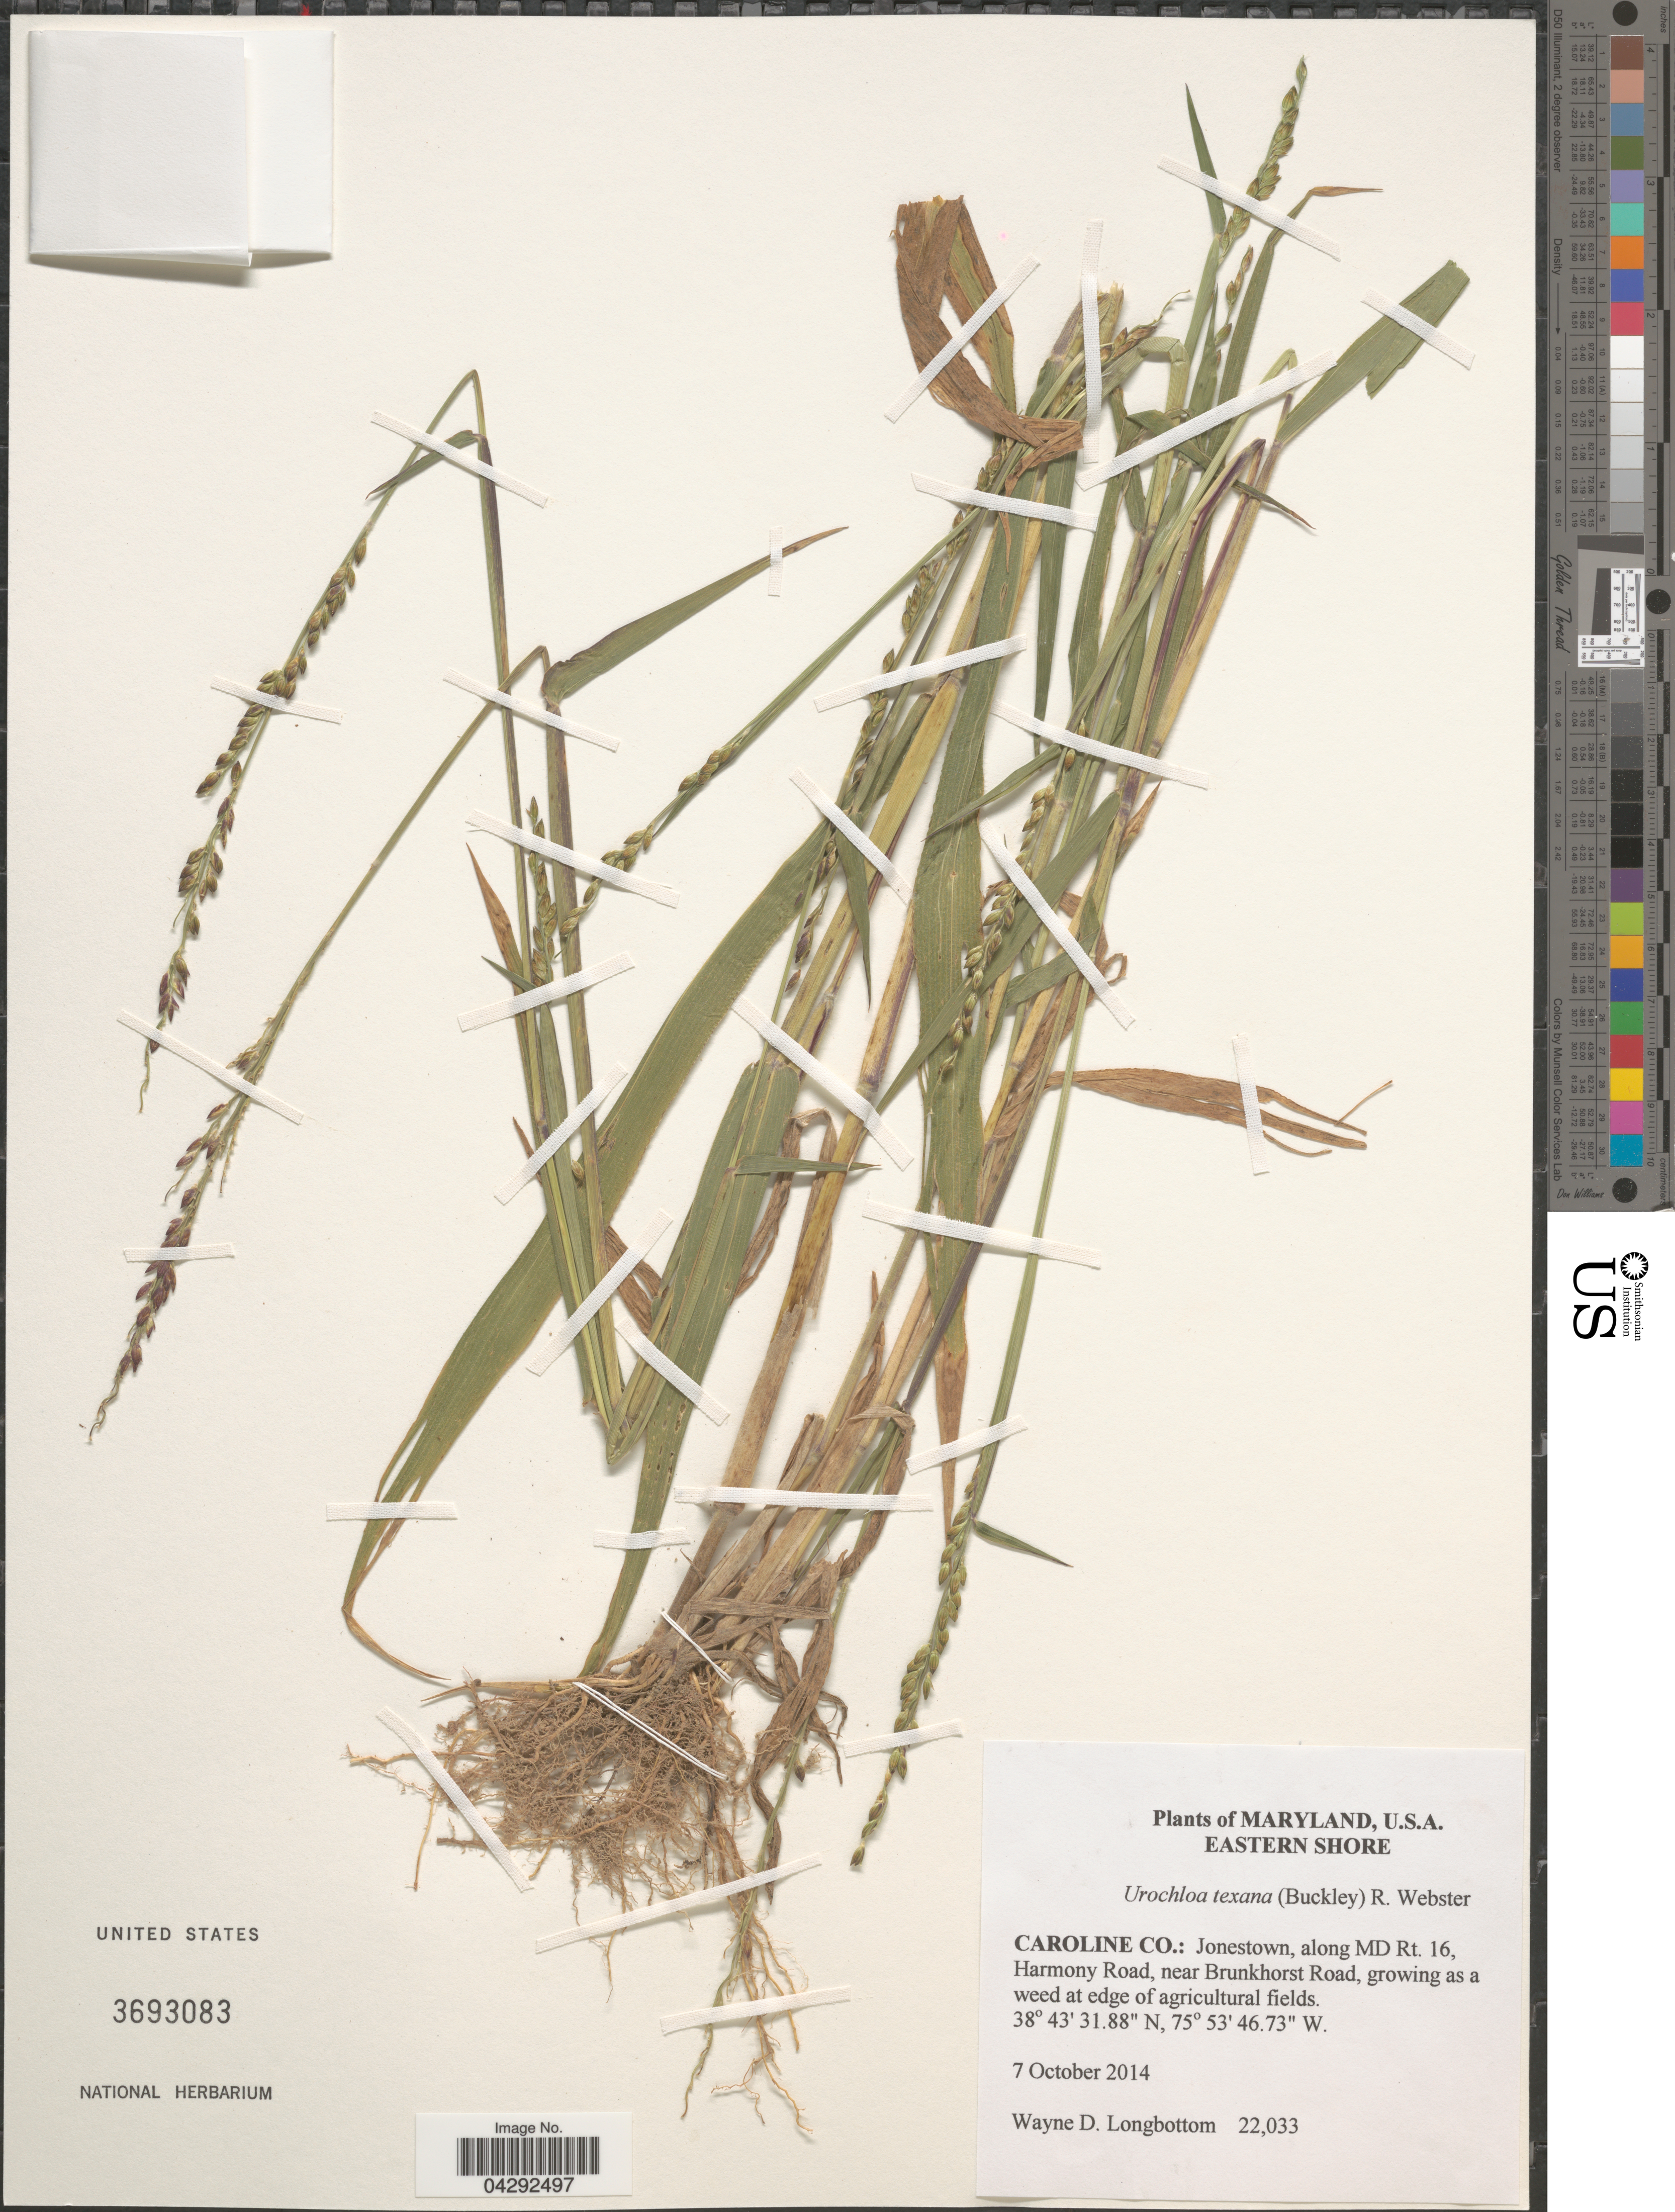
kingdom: Plantae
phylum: Tracheophyta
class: Liliopsida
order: Poales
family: Poaceae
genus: Urochloa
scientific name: Urochloa texana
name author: (Buckley) R.D. Webster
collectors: W. D. Longbottom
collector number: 22,033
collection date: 2014-10-07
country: United States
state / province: Maryland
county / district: Caroline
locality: Eastern Shore. Caroline Co.: Jonestown, along MD Rt. 16, Harmony Road, near Brunkhorst Road, growing as a weed at edge of agricultural fields.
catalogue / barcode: US 3693083